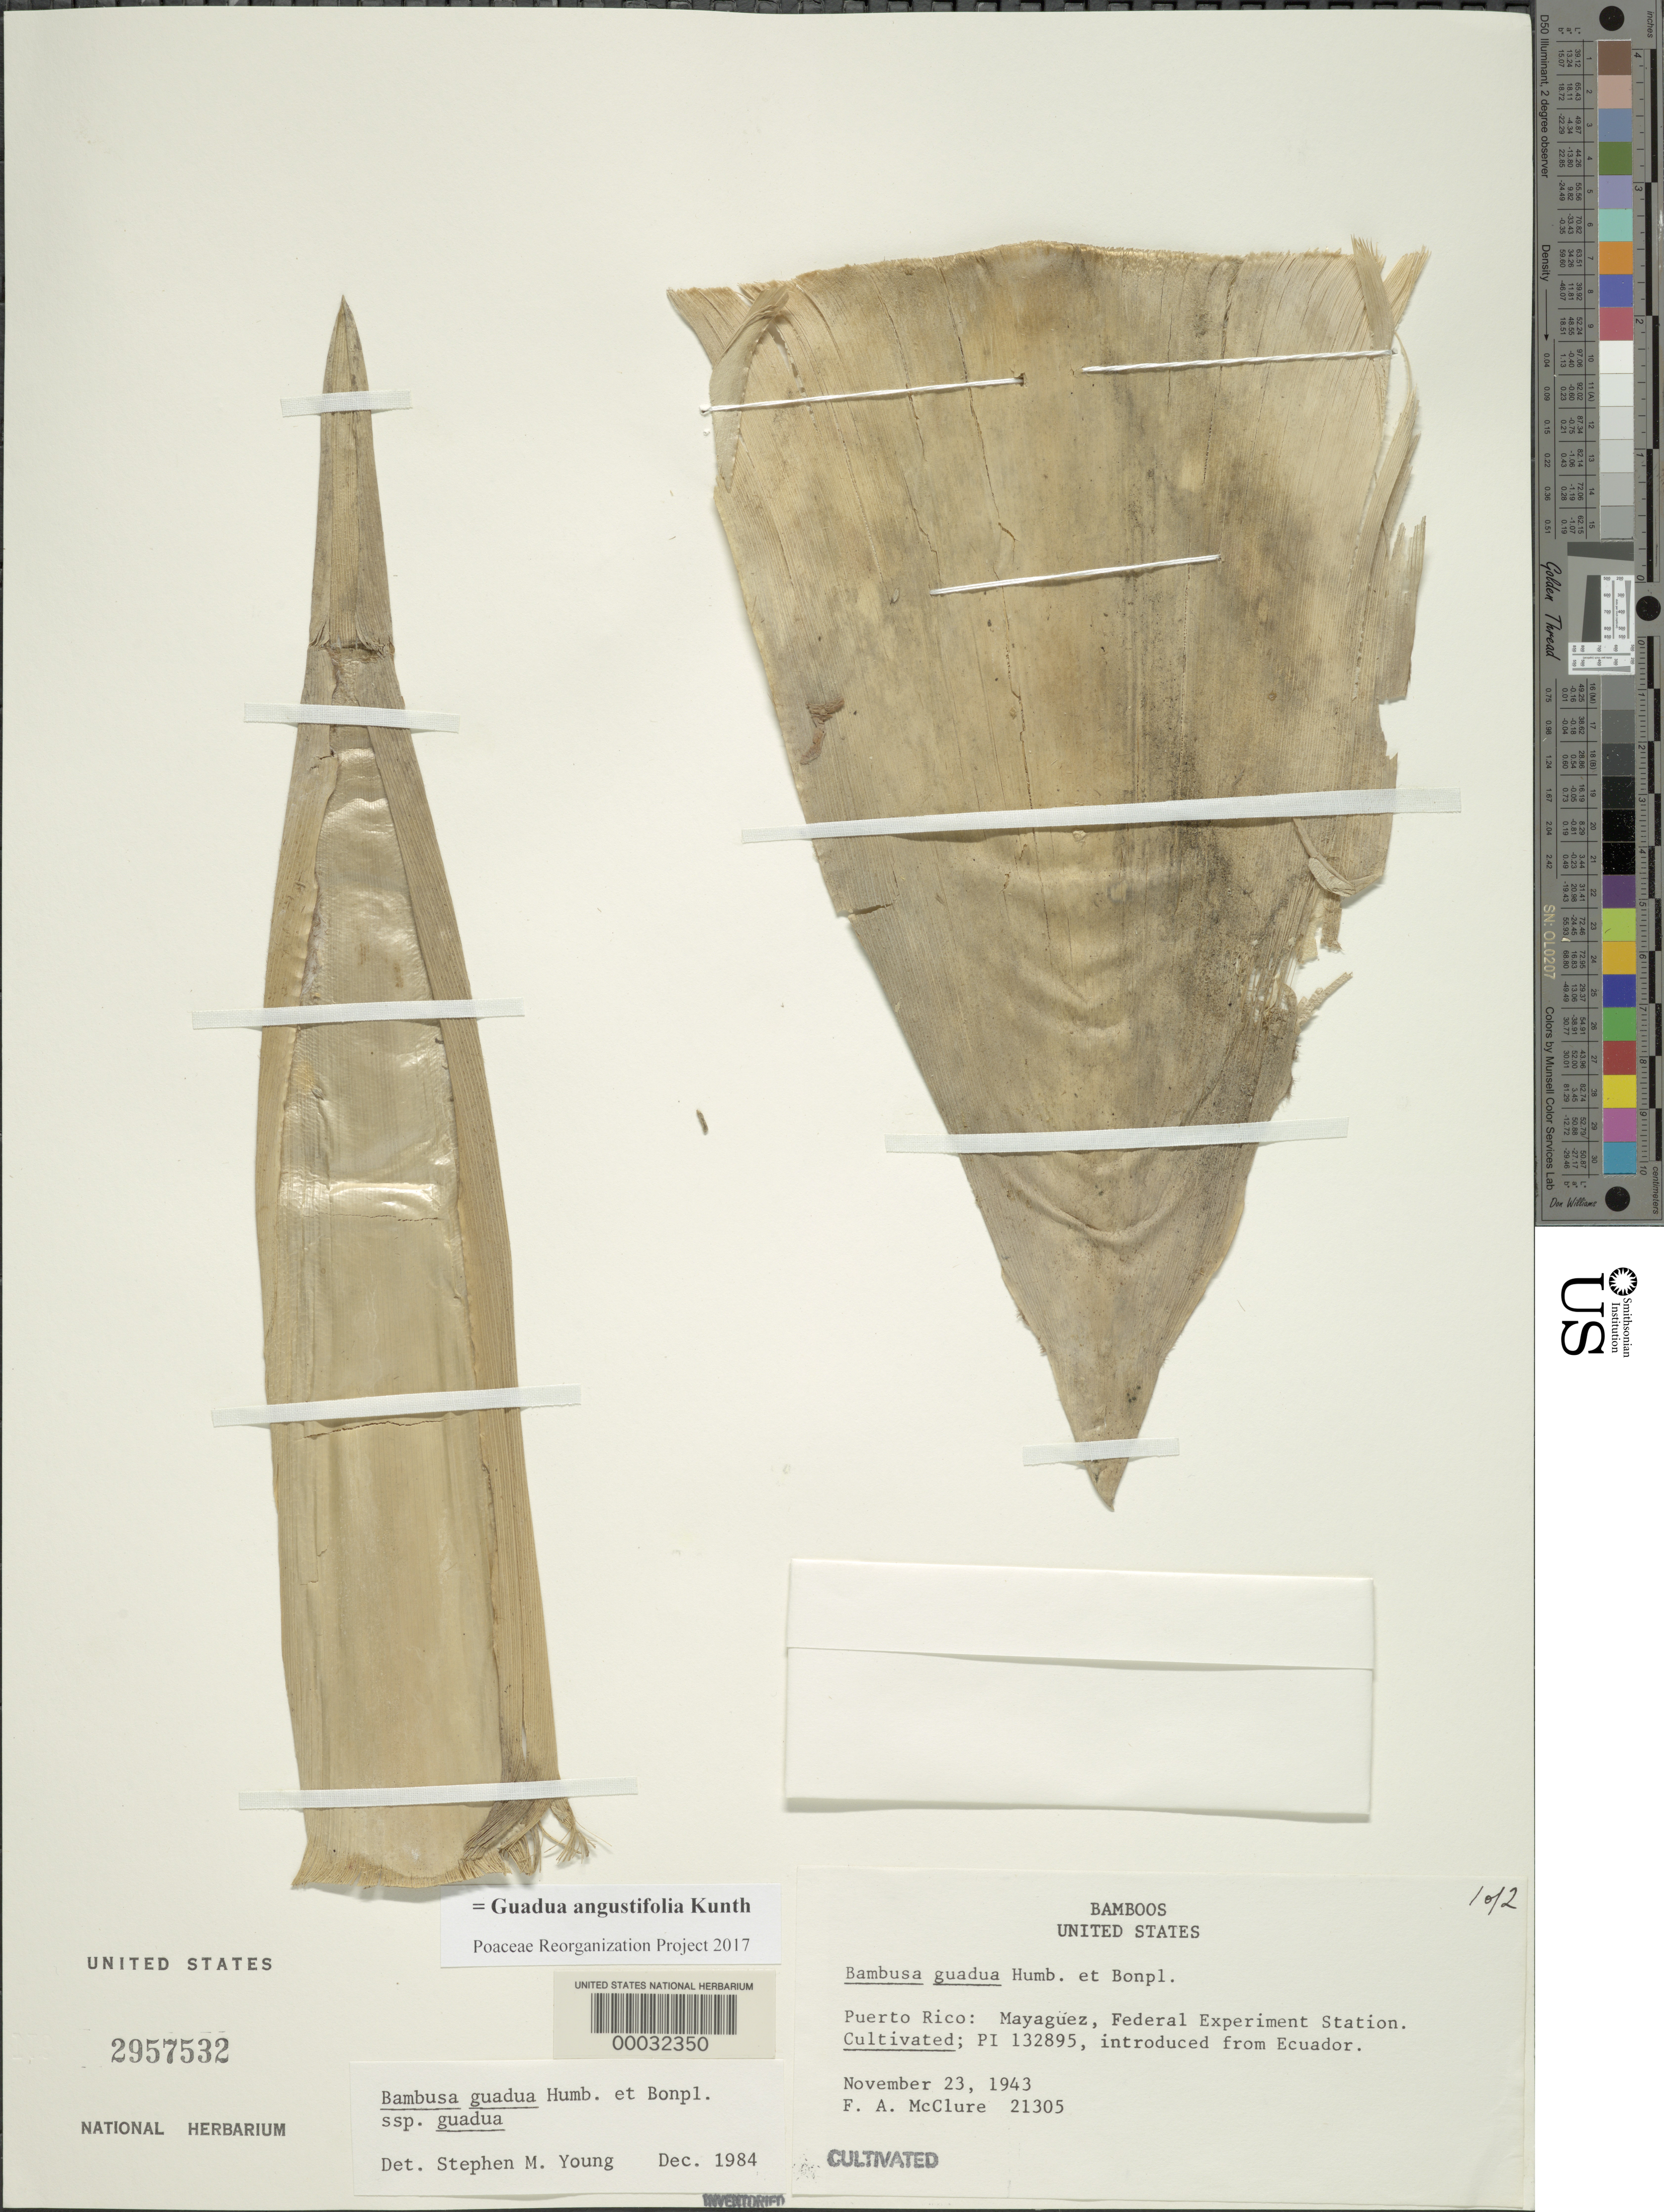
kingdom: Plantae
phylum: Tracheophyta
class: Liliopsida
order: Poales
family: Poaceae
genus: Guadua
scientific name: Guadua angustifolia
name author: Kunth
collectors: F. A. McClure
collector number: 21305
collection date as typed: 23 Nov 1943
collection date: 1943-11-23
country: Puerto Rico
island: Greater Antilles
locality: Federal Experiment Station, Mayaguez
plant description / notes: Sheath, pi 132895, introducted from Ecuador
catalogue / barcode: US 2957532